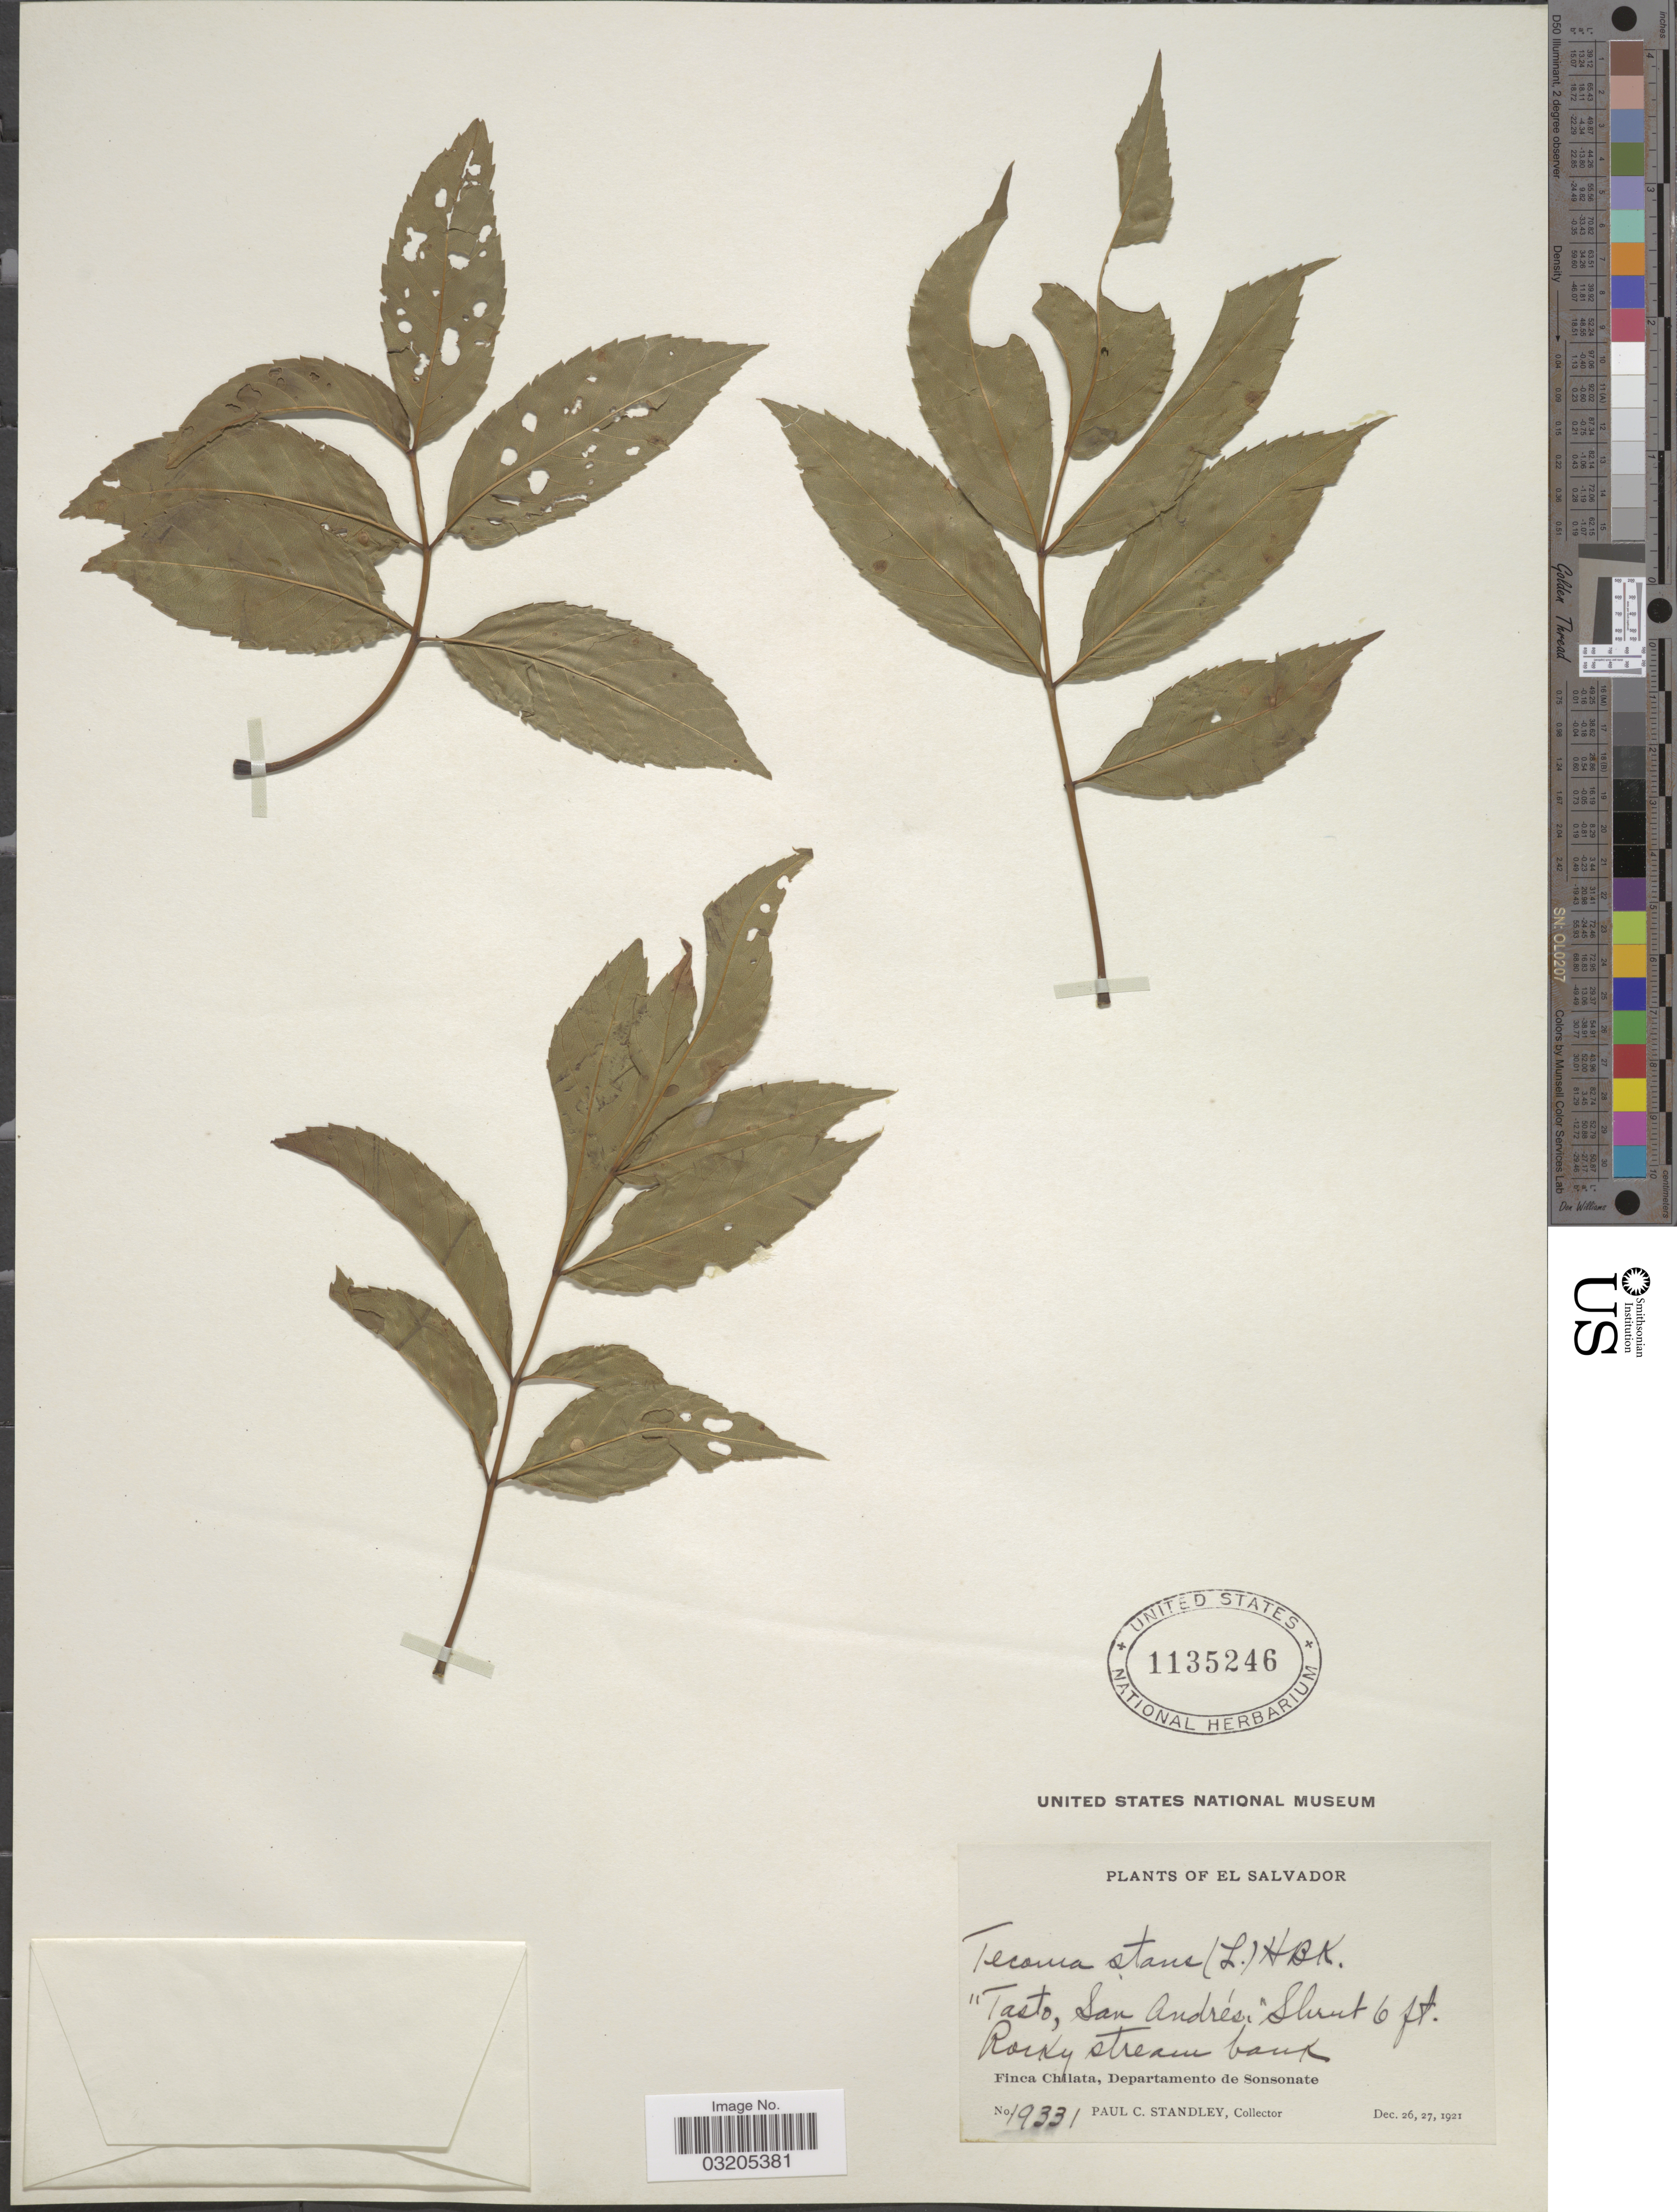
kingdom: Plantae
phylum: Tracheophyta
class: Magnoliopsida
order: Lamiales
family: Bignoniaceae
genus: Tecoma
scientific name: Tecoma stans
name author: (L.) Juss. ex Kunth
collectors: P. C. Standley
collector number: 19331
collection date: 1921-12-26/1921-12-27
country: El Salvador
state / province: Sonsonate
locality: Finca Chilata, Departamento de Sonsonate.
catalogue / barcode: US 1135246